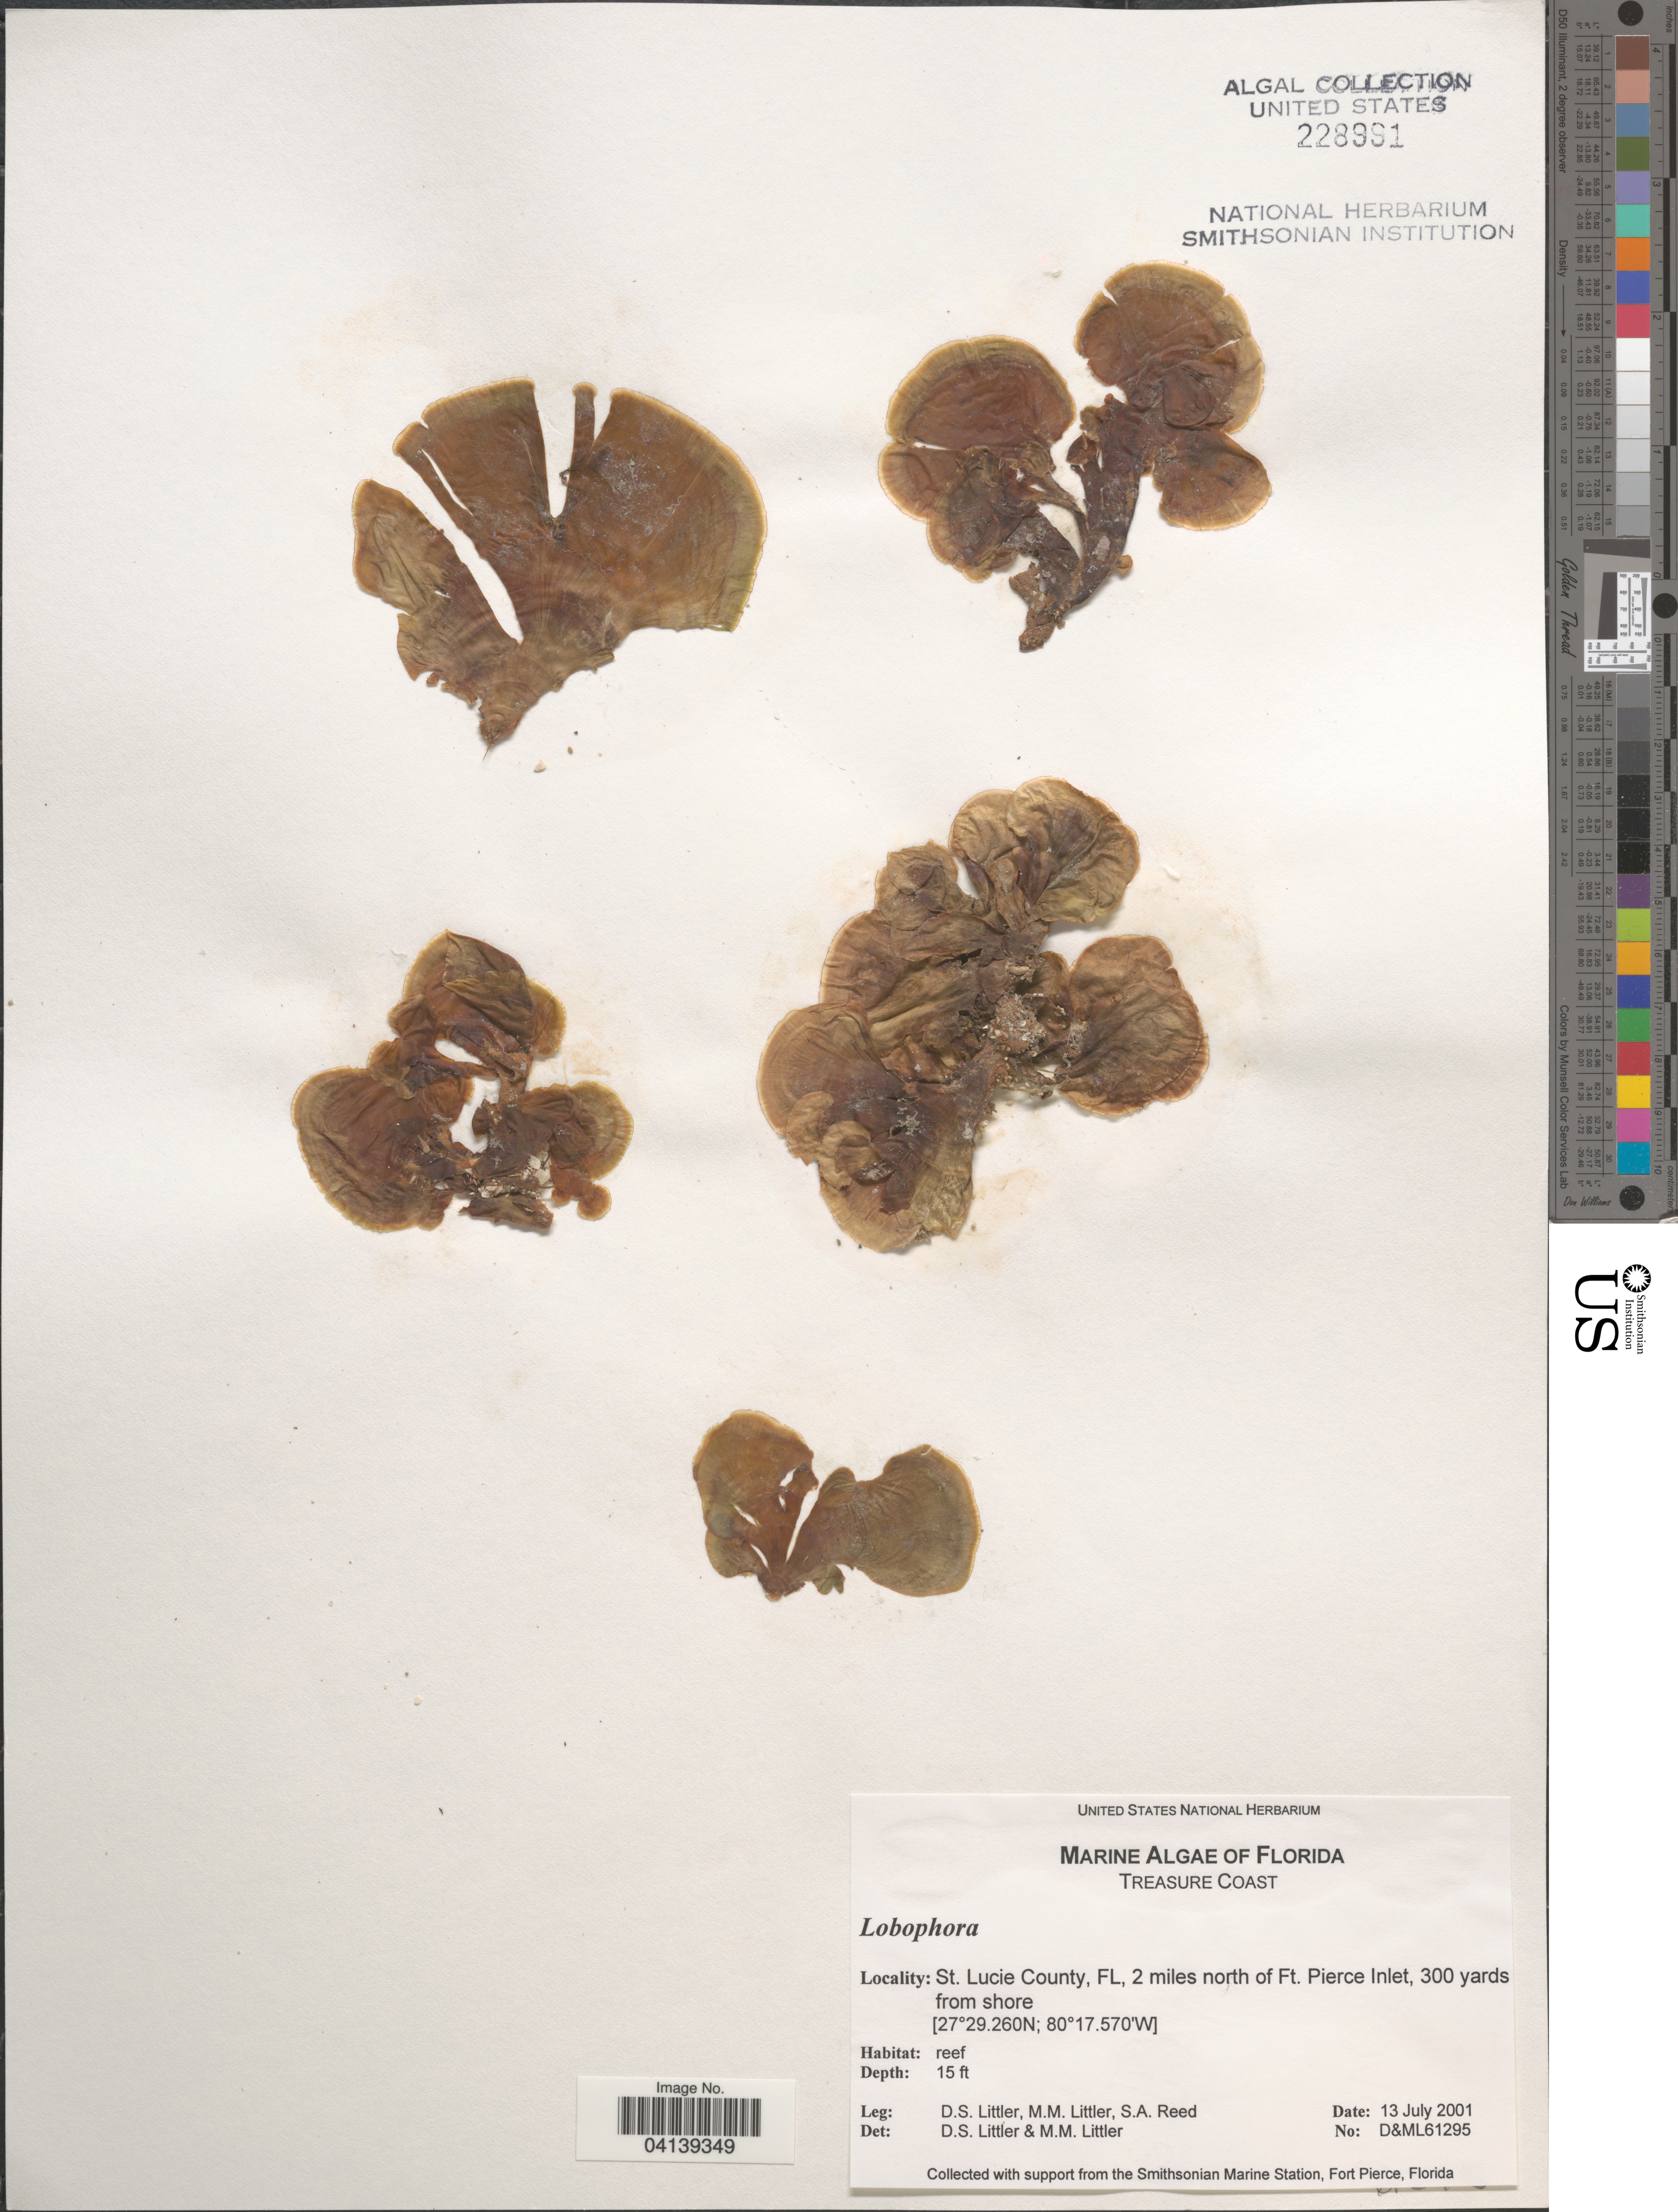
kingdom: Chromista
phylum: Ochrophyta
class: Phaeophyceae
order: Dictyotales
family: Dictyotaceae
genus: Lobophora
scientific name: Lobophora sp.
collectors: D. S. Littler & S. Reed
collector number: D&ML61295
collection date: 2001-07-13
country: United States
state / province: Florida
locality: Treasure Coast. St. Lucie County, 2 miles north of Ft. Pierce Inlet, 300 yards from shore.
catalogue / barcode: US 228991